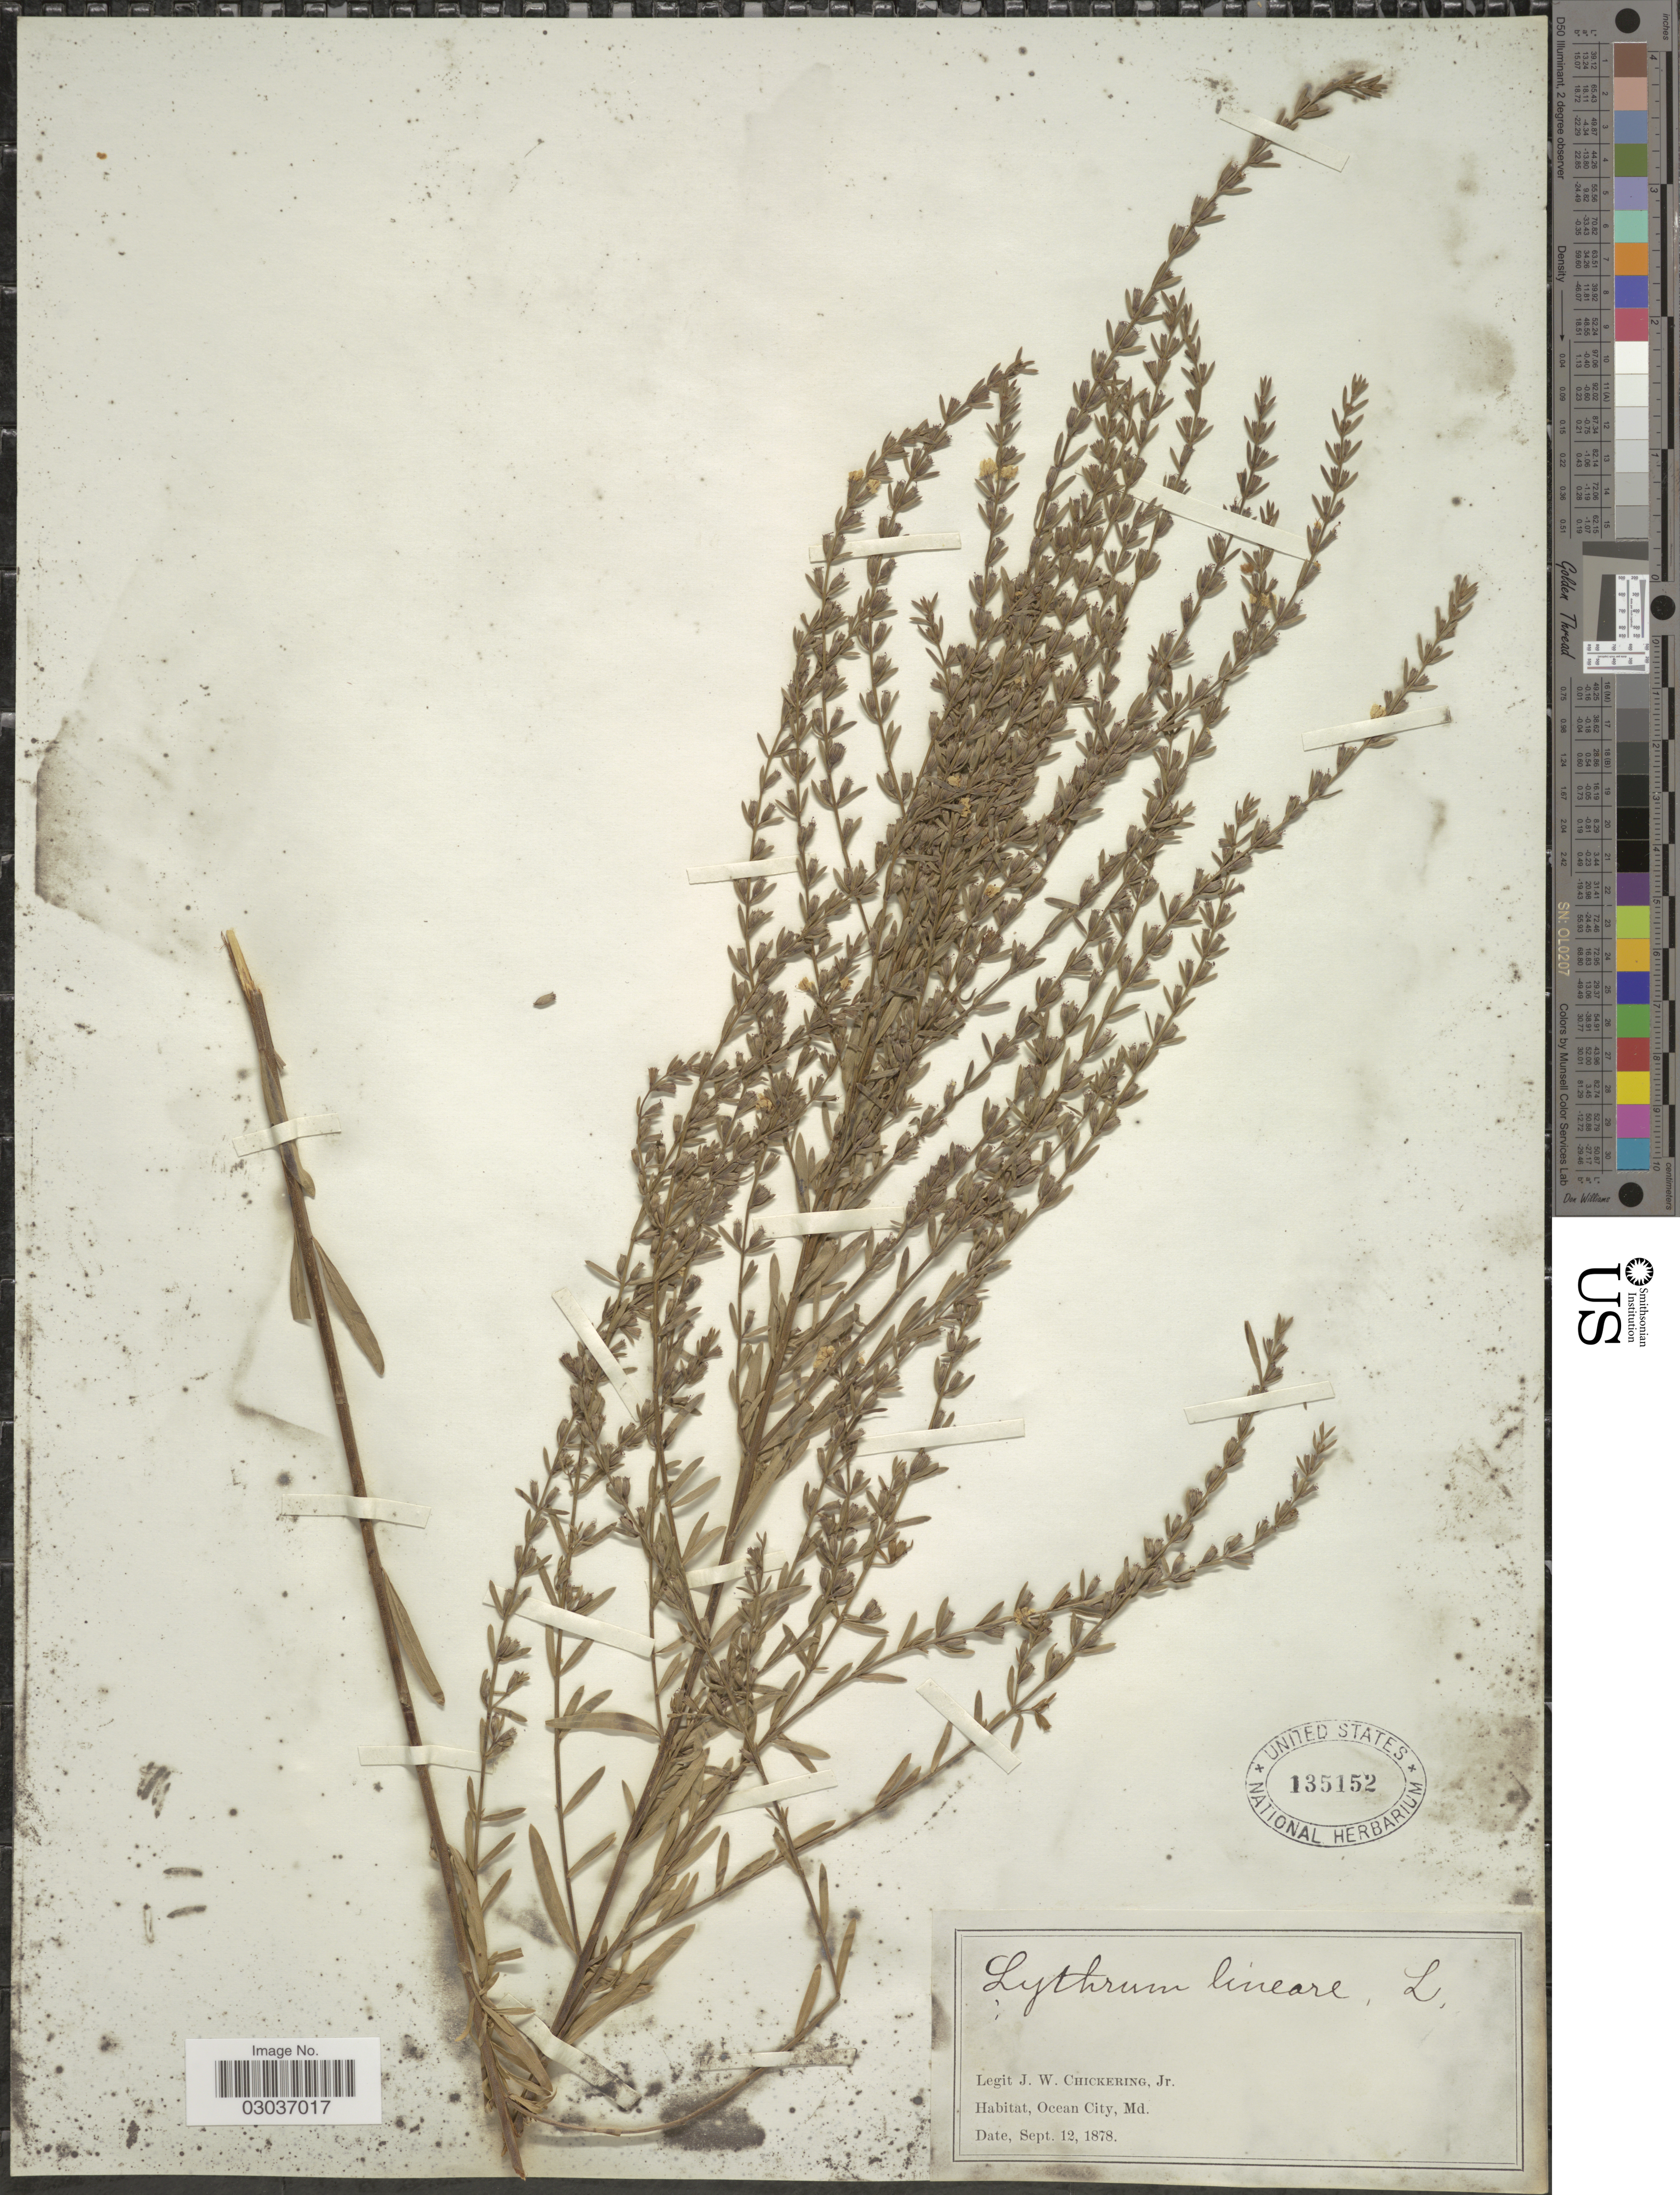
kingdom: Plantae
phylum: Tracheophyta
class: Magnoliopsida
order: Myrtales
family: Lythraceae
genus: Lythrum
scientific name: Lythrum lineare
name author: L.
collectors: J. W. Chickering Jr.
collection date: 1878-09-12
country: United States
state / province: Maryland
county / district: Worcester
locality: Ocean City, Md.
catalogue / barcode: US 135152